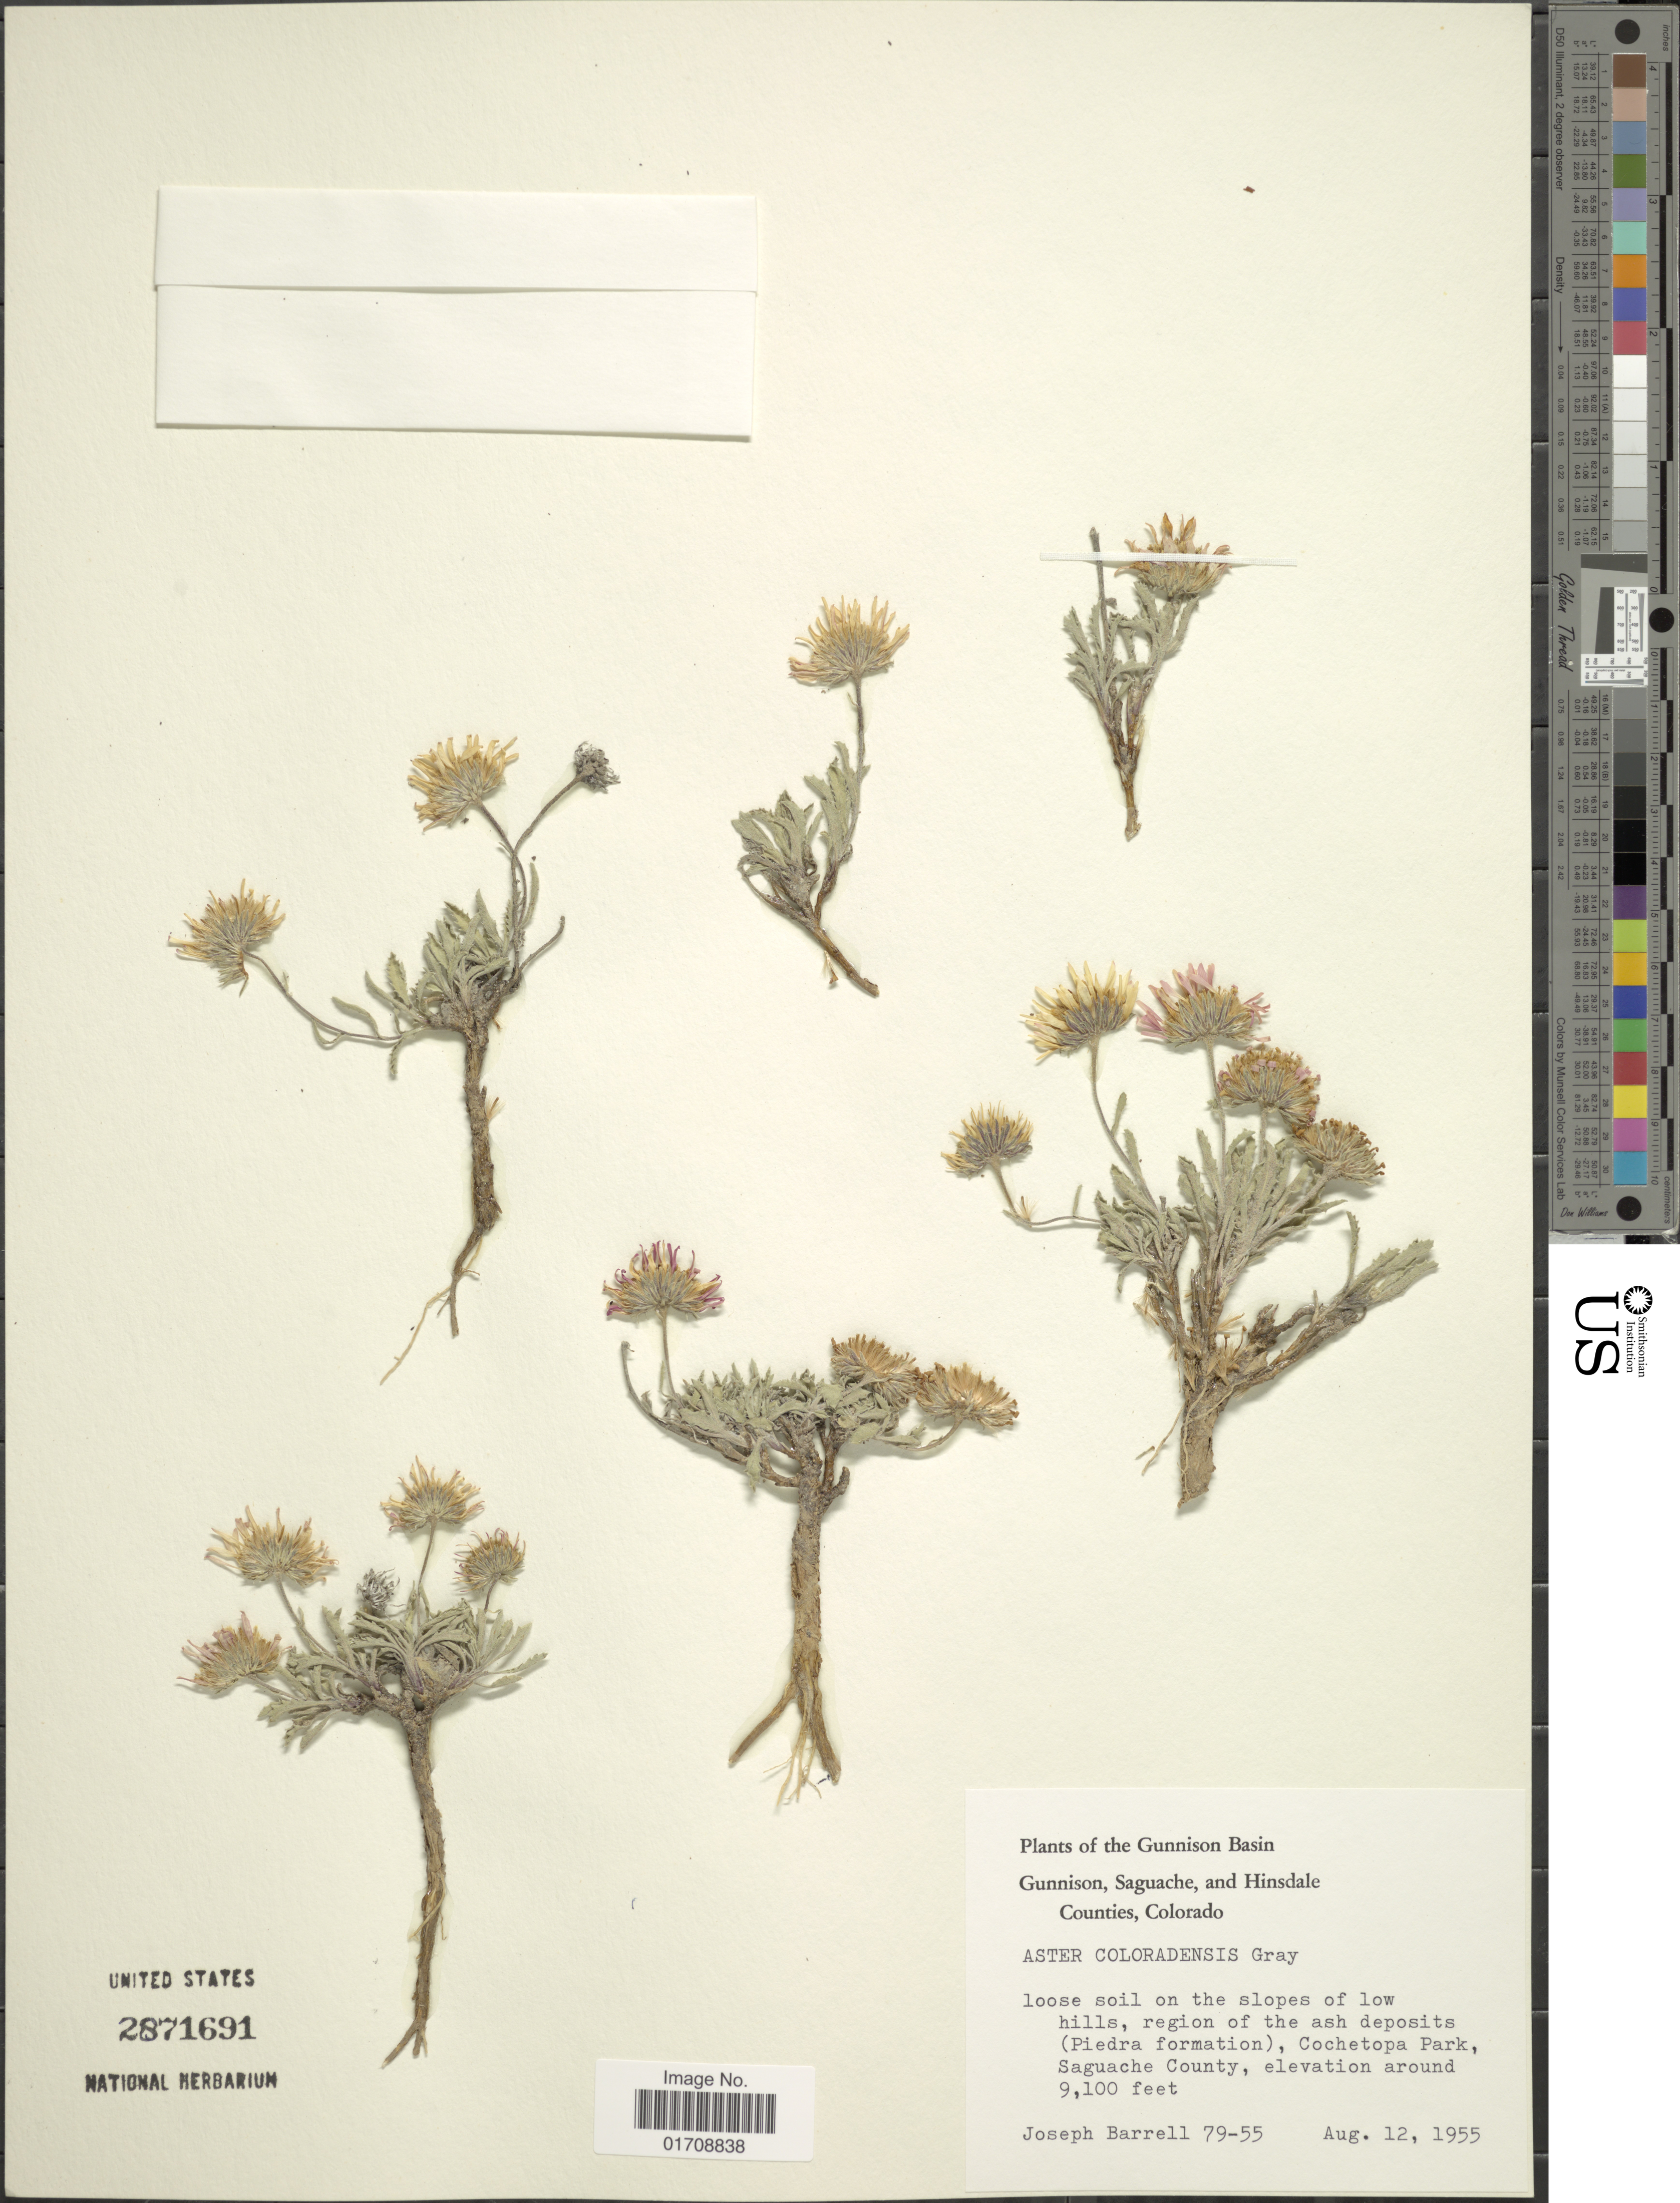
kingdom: Plantae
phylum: Tracheophyta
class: Magnoliopsida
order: Asterales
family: Asteraceae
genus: Machaeranthera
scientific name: Machaeranthera coloradoensis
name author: (A. Gray) Osterh.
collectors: J. Barrell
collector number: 79-55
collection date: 1955-08-12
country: United States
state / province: Colorado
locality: Gunnison Basin, (Piedra formation), Cochetopa Park, Saguache County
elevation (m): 2774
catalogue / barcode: US 2871691